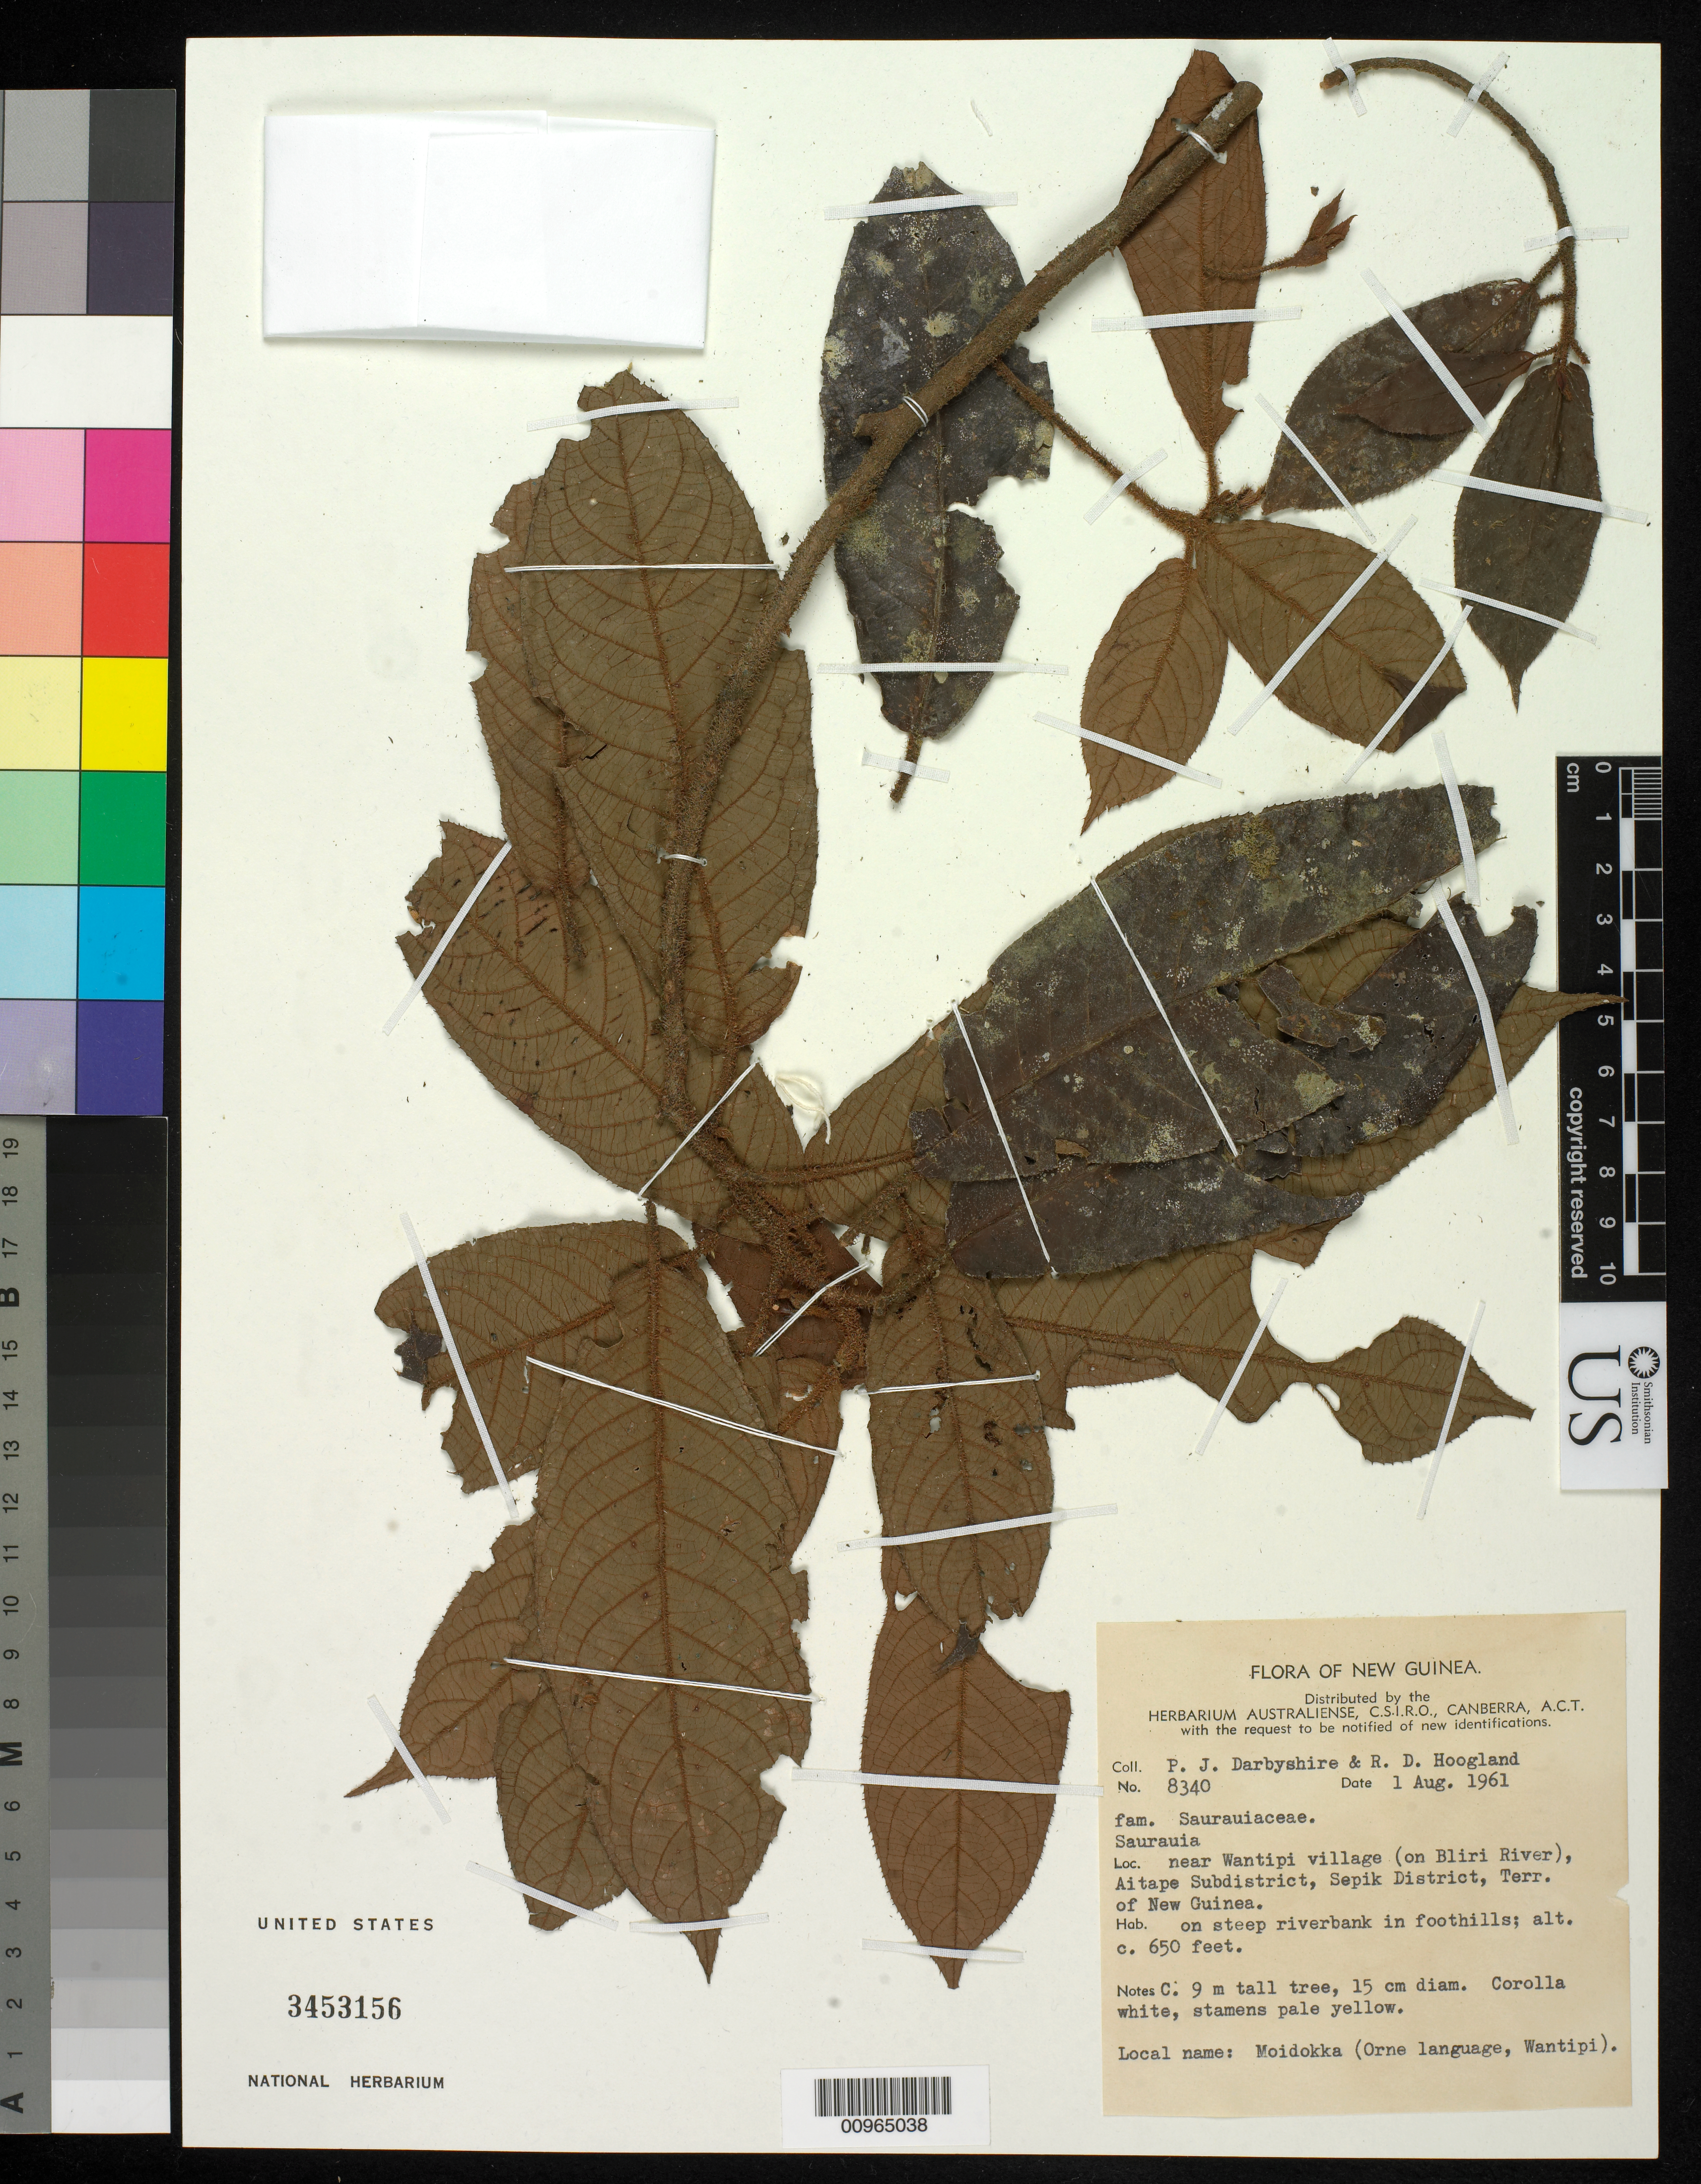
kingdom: Plantae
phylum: Tracheophyta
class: Magnoliopsida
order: Ericales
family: Actinidiaceae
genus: Saurauia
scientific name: Saurauia sp.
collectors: P. Darbyshire & R. D. Hoogland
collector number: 8340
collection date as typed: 01 Aug 1961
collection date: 1961-08-01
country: Papua New Guinea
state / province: Sandaun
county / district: Aitape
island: New Guinea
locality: Near Wantipi village (on Bliri River)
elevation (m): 198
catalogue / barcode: US 3453156